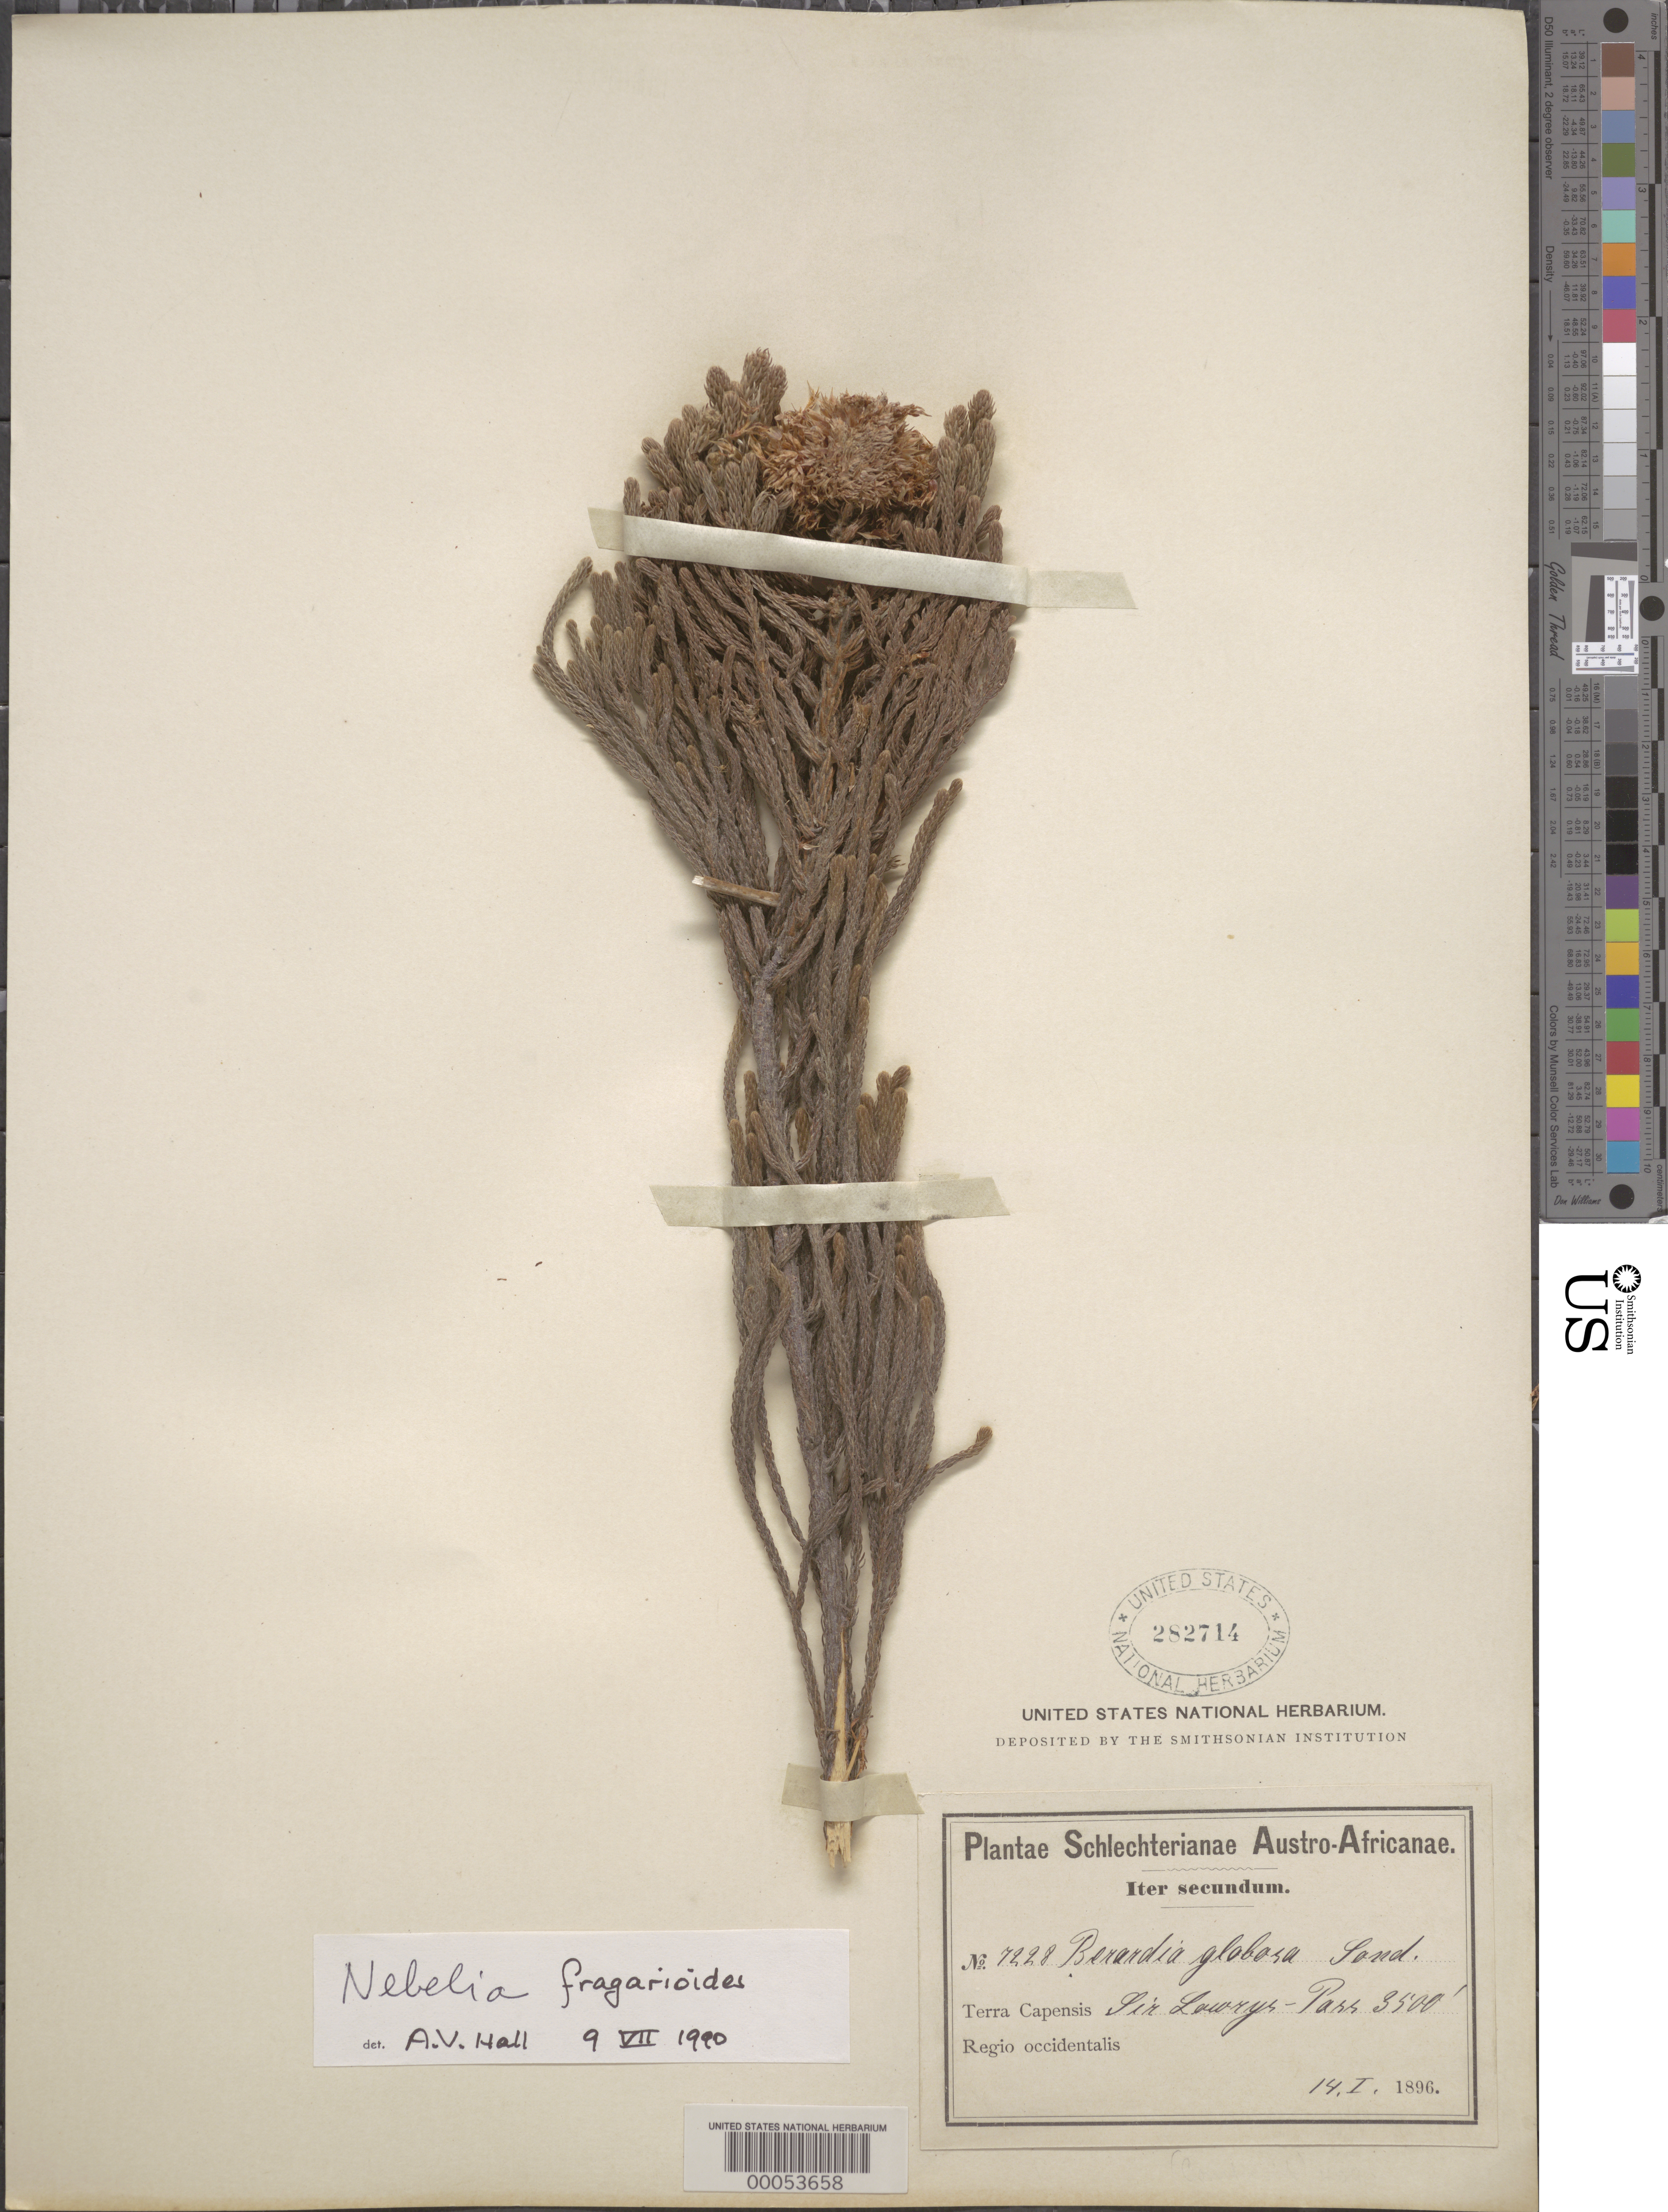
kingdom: Plantae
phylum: Tracheophyta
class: Magnoliopsida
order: Bruniales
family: Bruniaceae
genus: Brunia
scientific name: Brunia fragarioides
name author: Willd.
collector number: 7228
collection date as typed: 14 Jan 1896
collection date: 1896-01-14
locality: Sir Lawryr - Parr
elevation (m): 1067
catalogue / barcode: US 282714